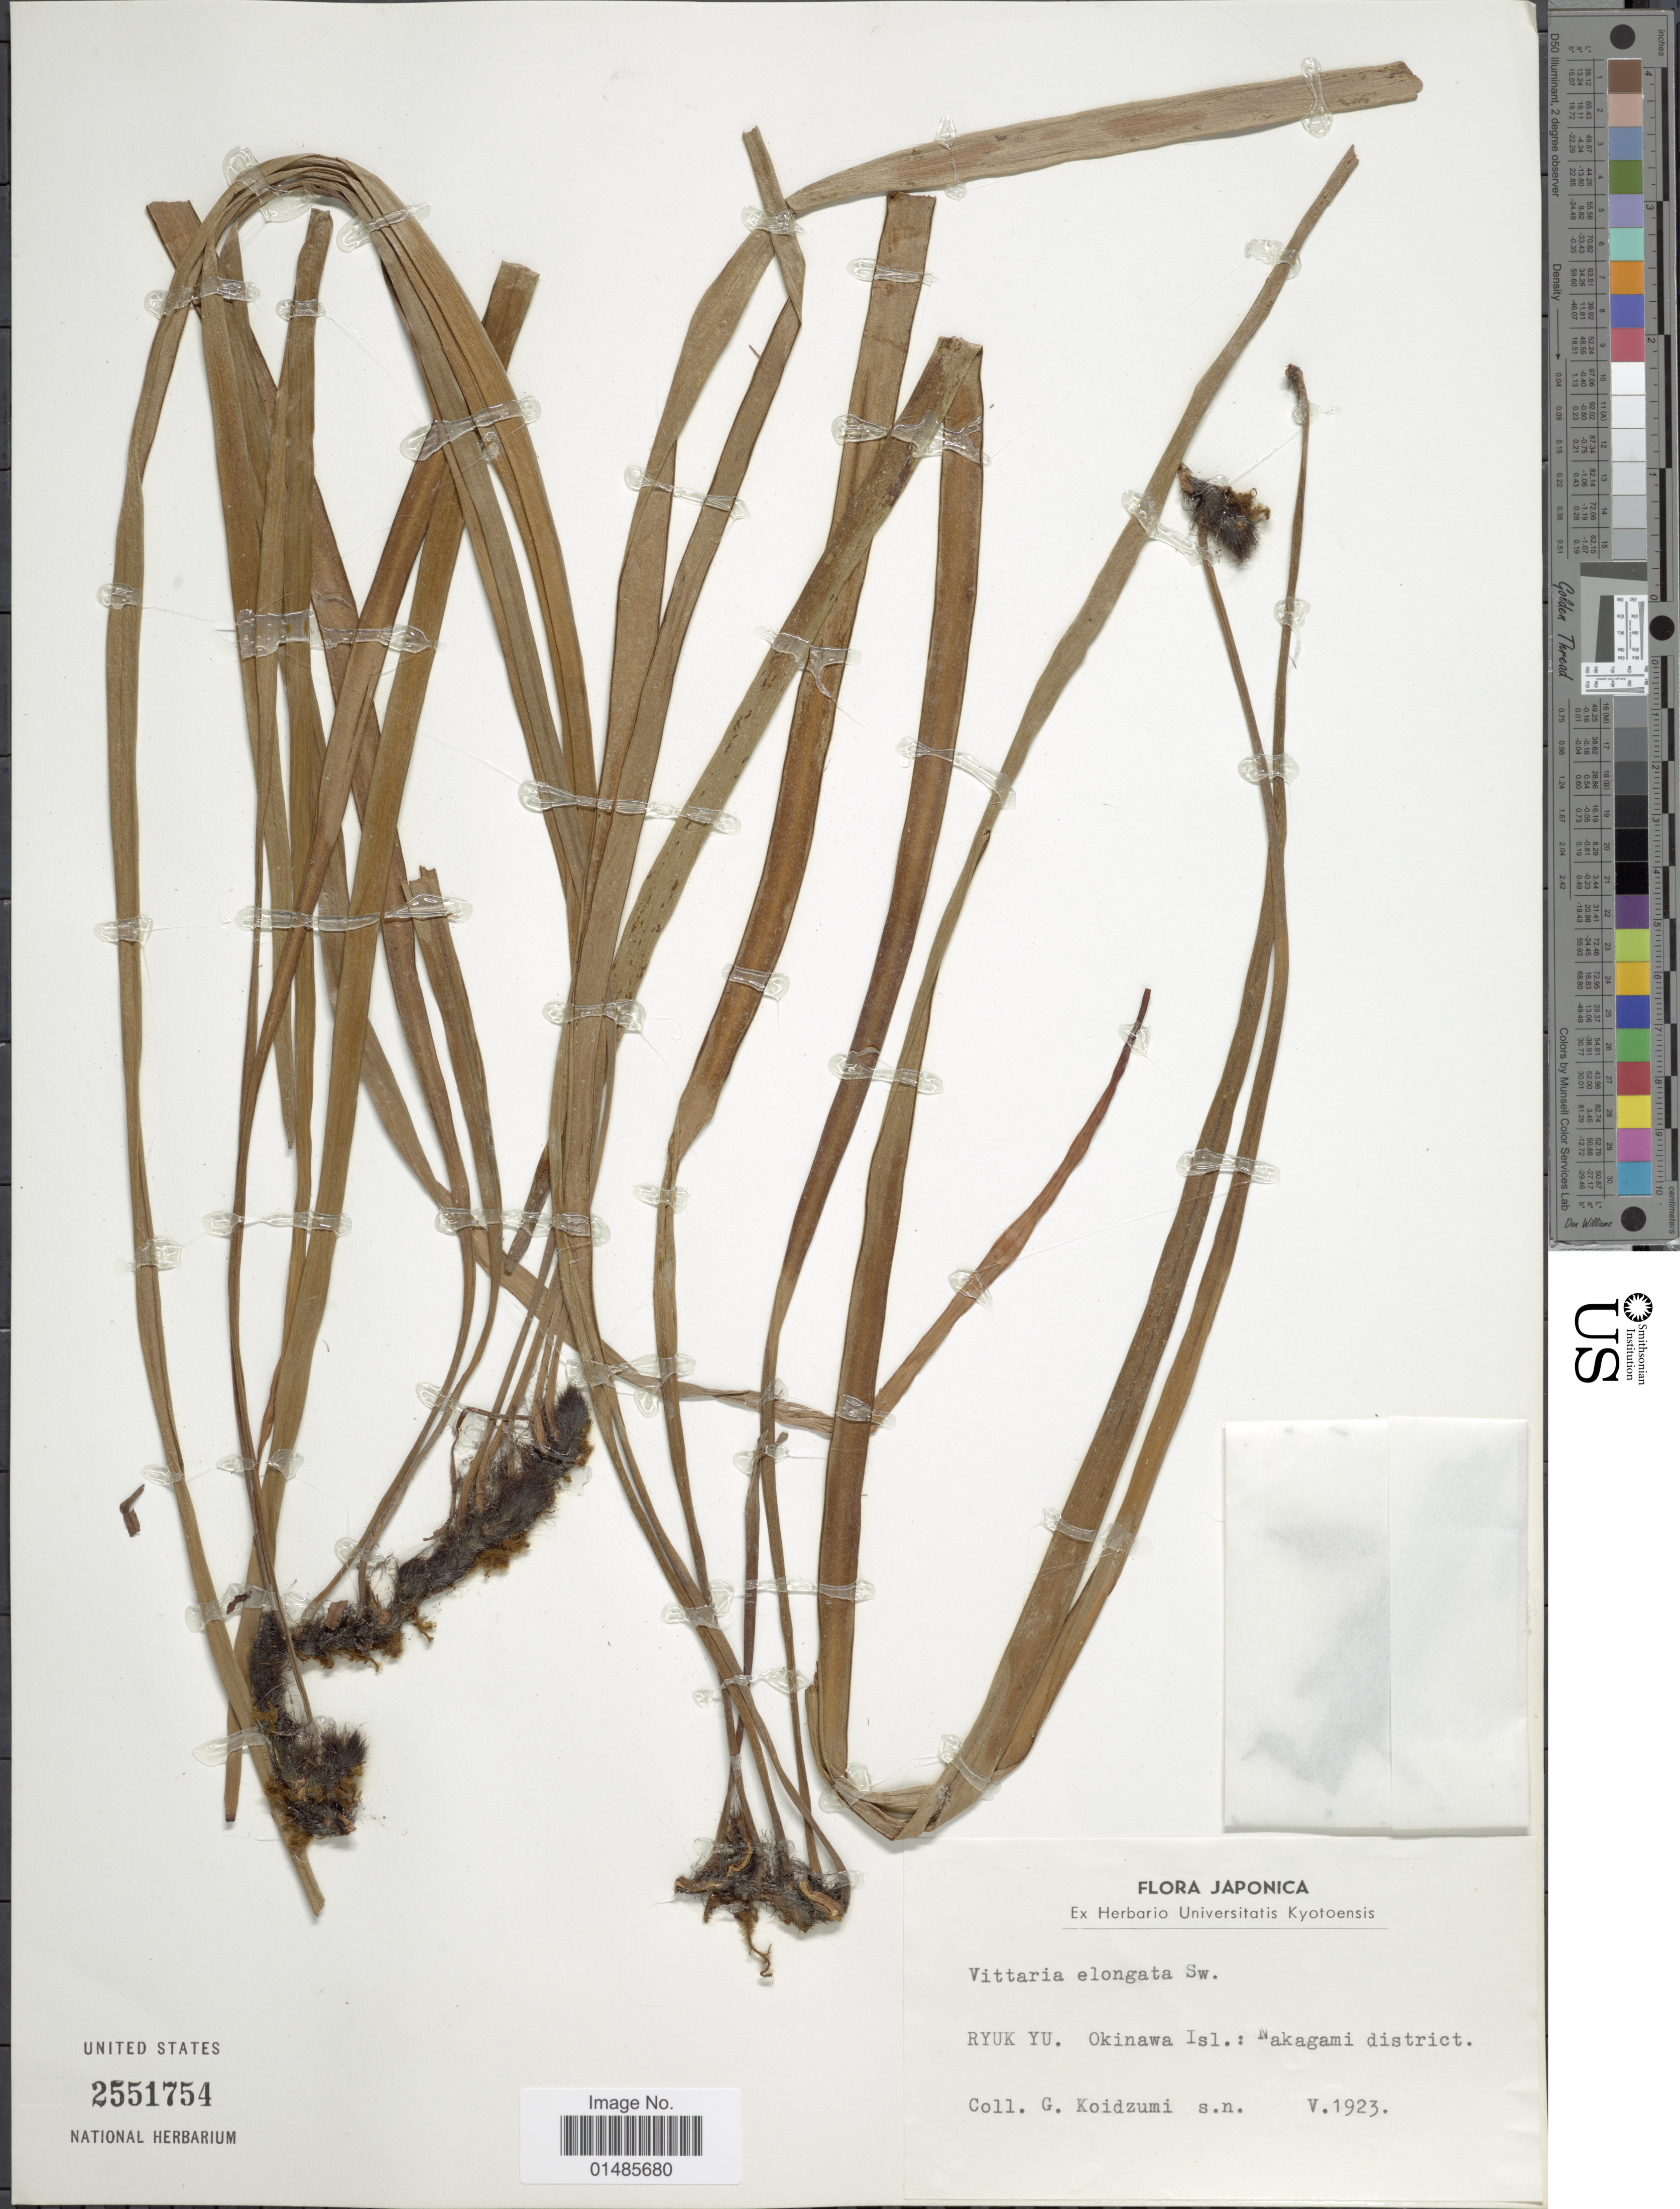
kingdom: Plantae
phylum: Tracheophyta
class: Polypodiopsida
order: Polypodiales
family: Pteridaceae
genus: Haplopteris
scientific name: Haplopteris elongata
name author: (Sw.) Crane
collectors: G. Koidzumi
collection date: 1923-05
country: Japan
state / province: Okinawa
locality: Ryukyu. Okinawa Isl.: Nakagami district.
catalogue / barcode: US 2551754